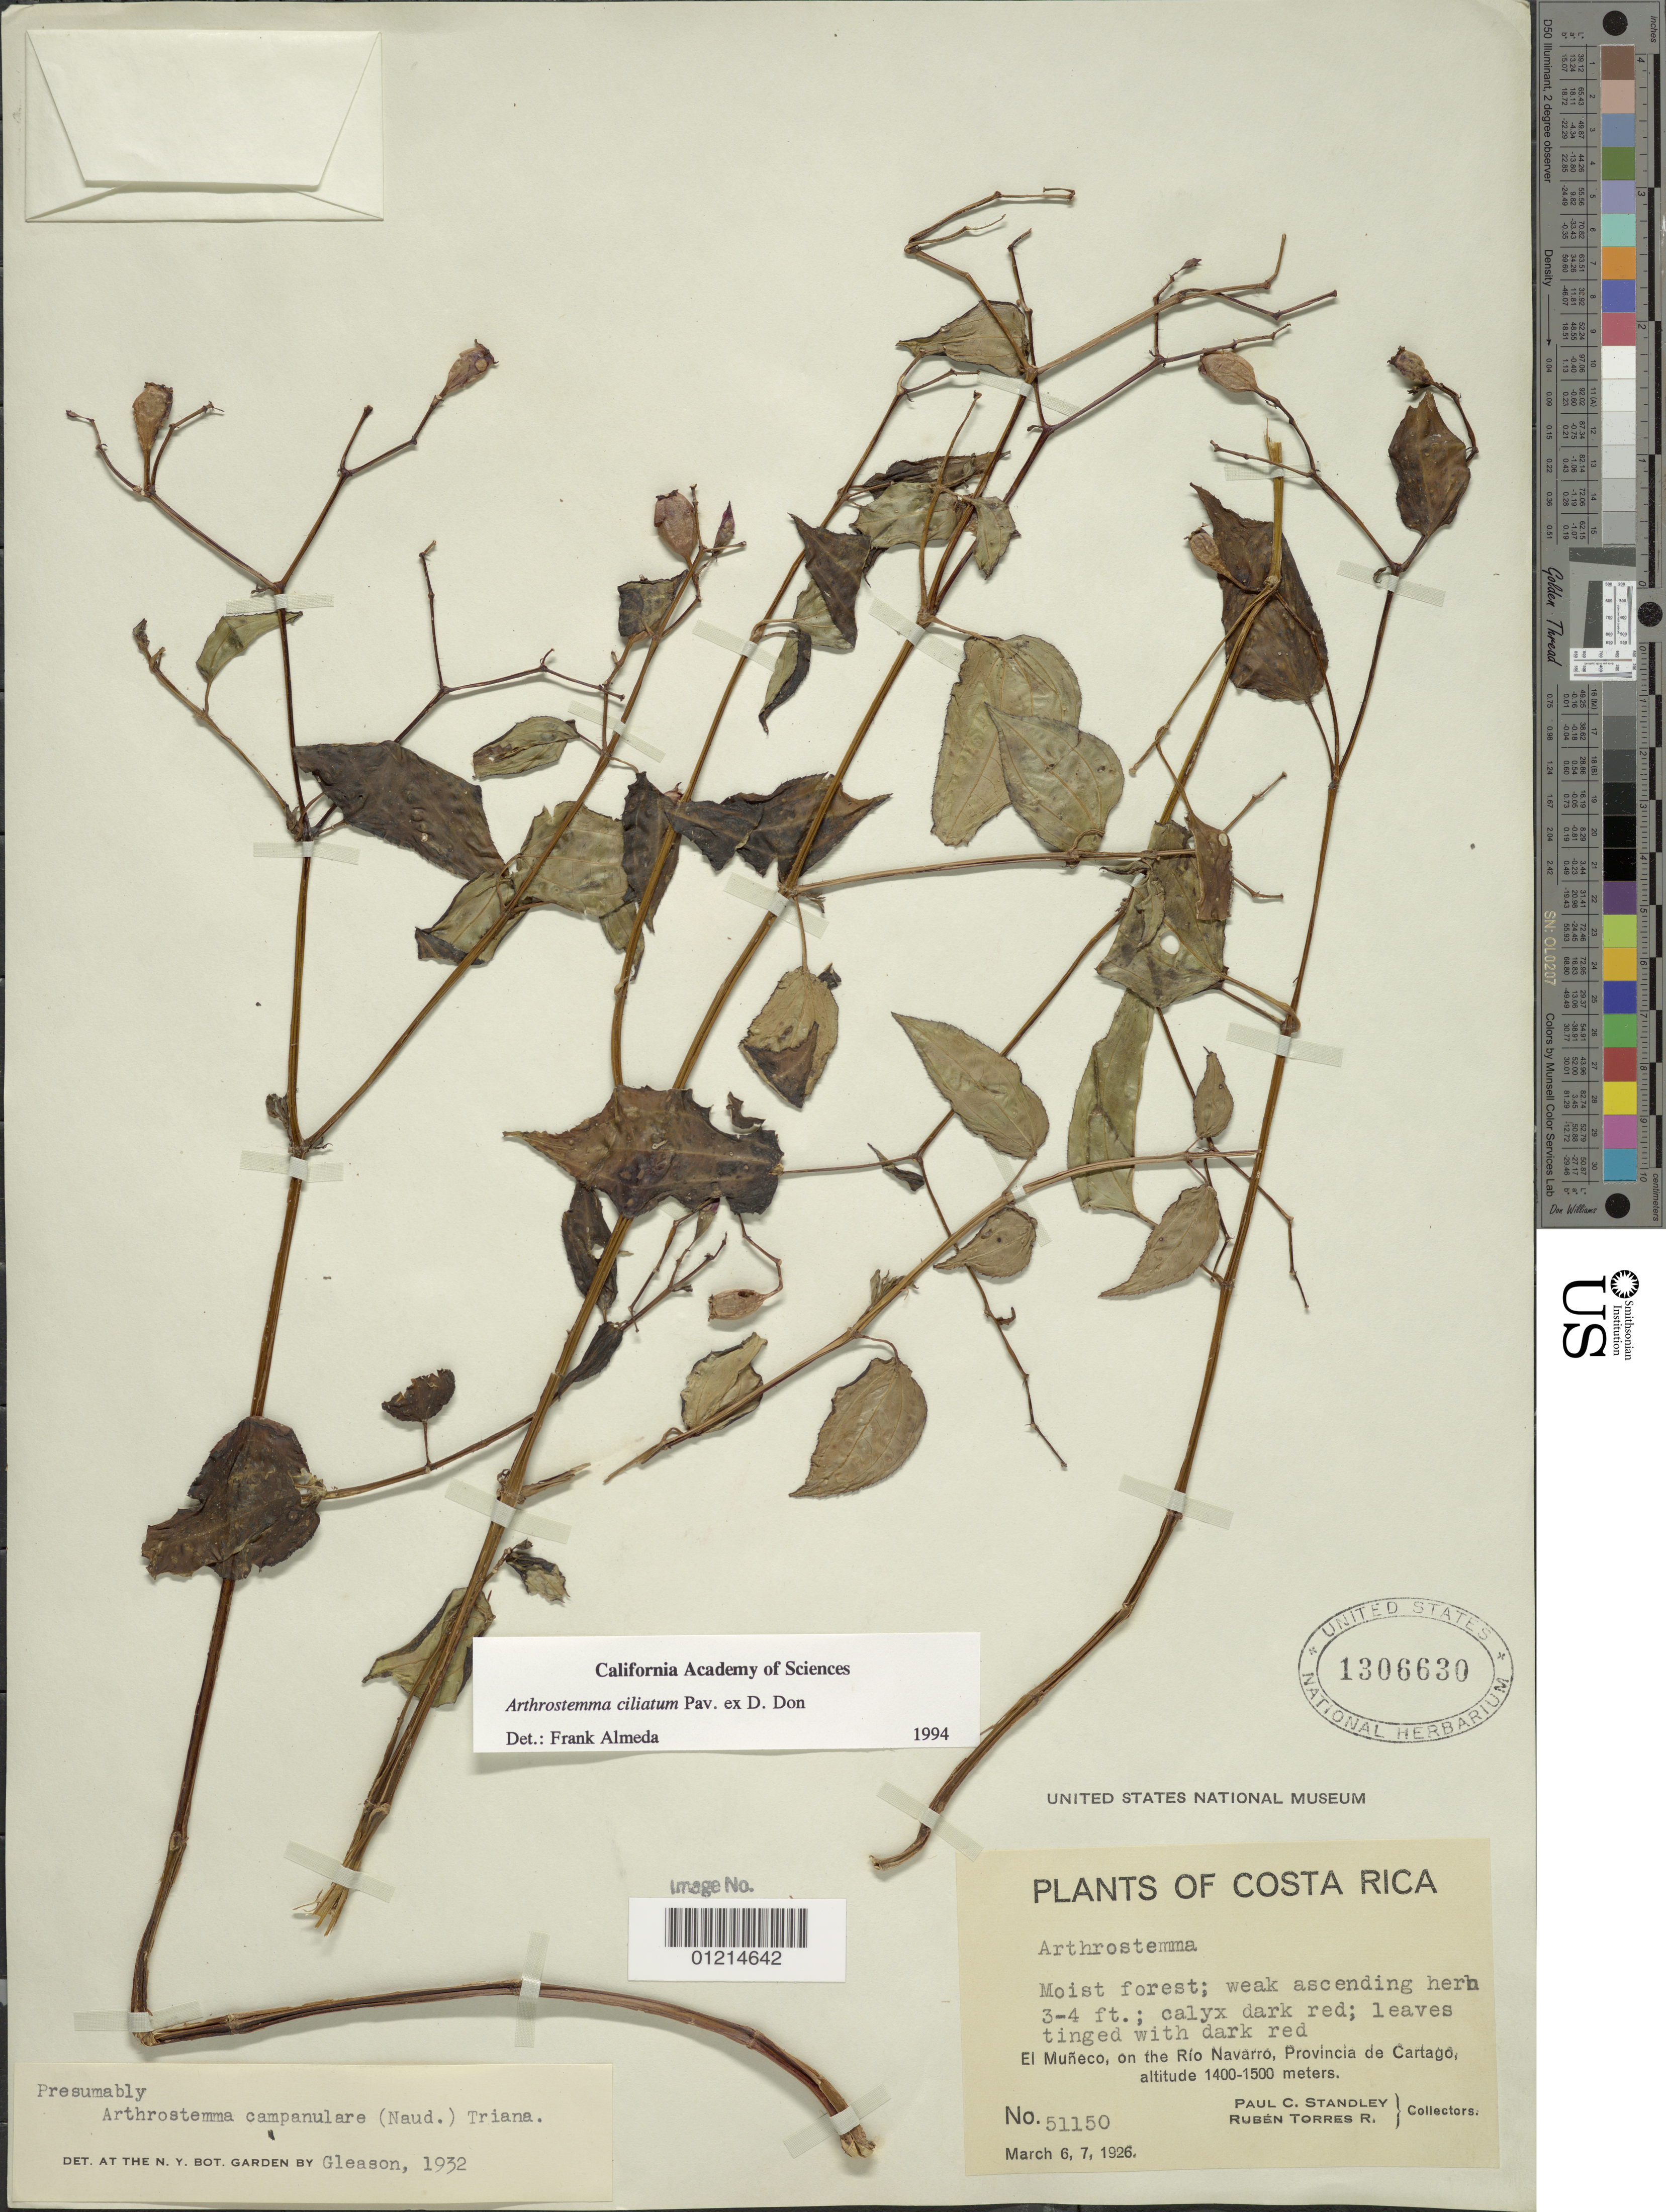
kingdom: Plantae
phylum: Tracheophyta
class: Magnoliopsida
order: Myrtales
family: Melastomataceae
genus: Arthrostemma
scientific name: Arthrostemma ciliatum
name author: Pav. ex D. Don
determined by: Almeda, F.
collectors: P. C. Standley & R. Torres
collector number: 51150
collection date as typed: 06 Mar 1926 and 07 Mar 1926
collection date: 1926-03-06,1926-03-07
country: Costa Rica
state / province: Cartago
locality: El Muneco, on Rio Navarro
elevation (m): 1400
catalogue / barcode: US 1306630